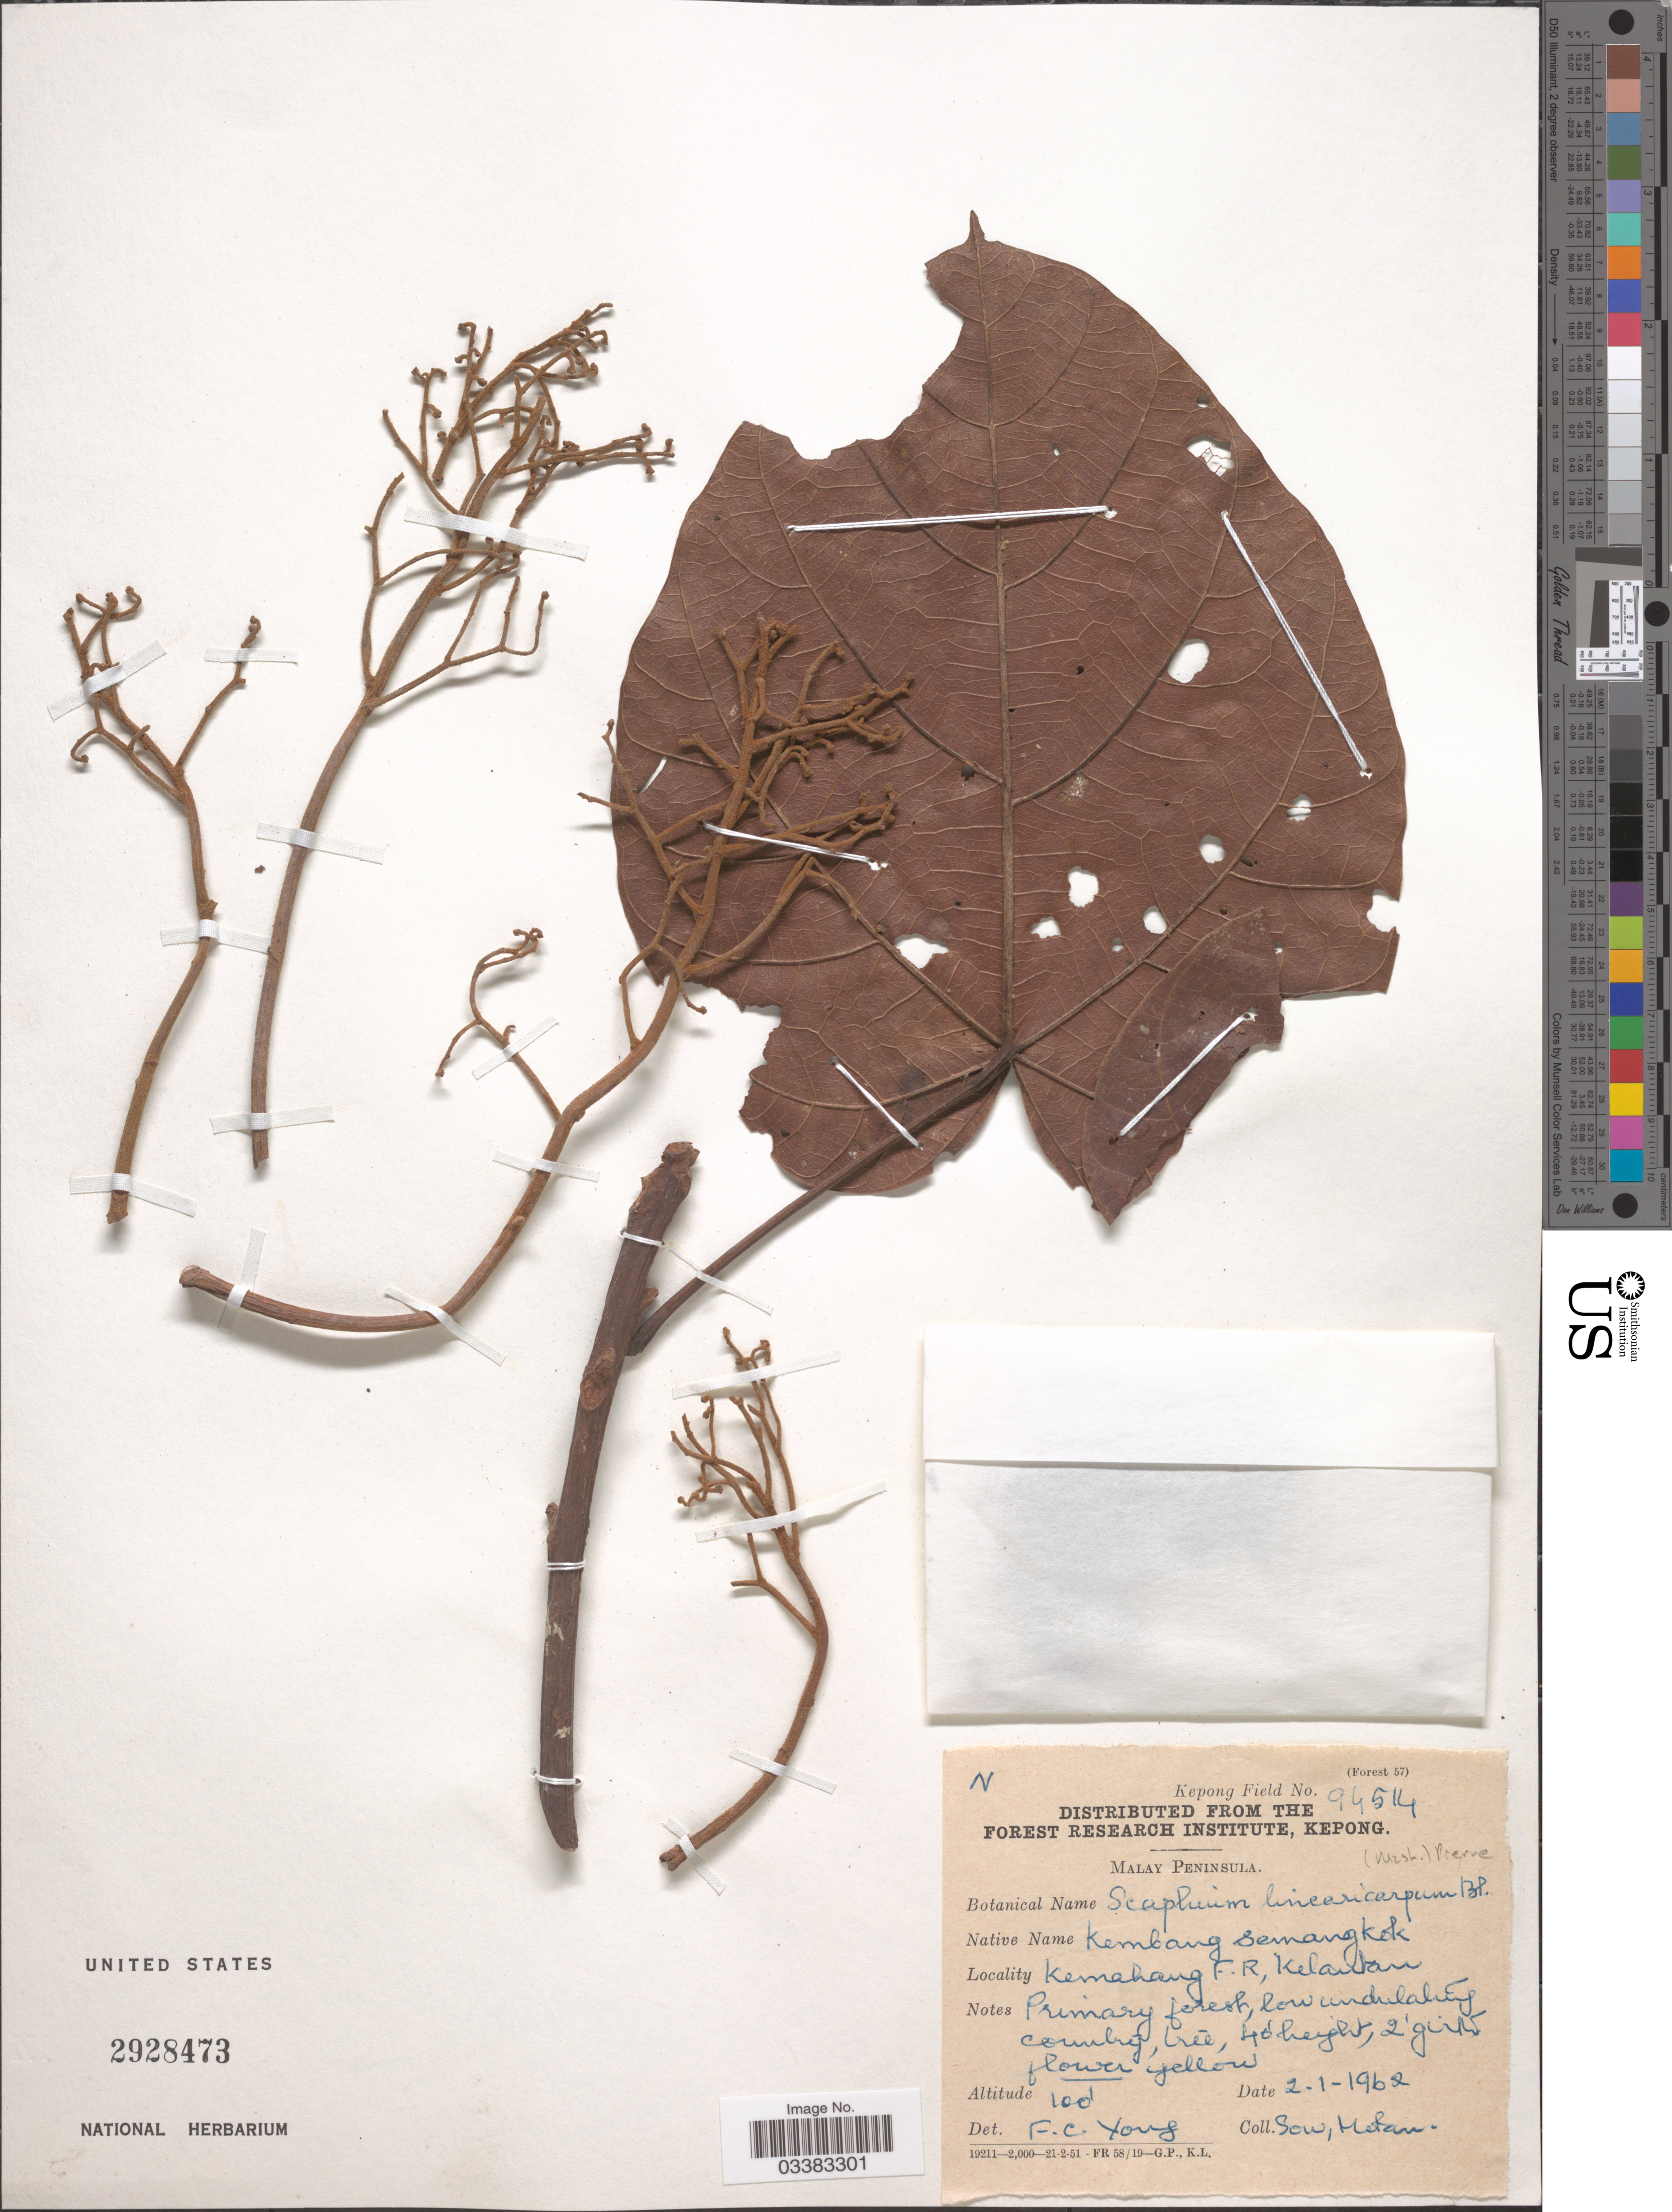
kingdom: Plantae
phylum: Tracheophyta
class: Magnoliopsida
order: Malvales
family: Malvaceae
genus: Scaphium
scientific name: Scaphium linearicarpum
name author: (Mast.) Pierre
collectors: -. Sow & -. Motan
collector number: Kepong Field 94514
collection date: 1962-01-02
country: Malaysia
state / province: Kelantan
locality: Malay Peninsula. Kemahang F.R.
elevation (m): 30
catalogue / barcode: US 2928473